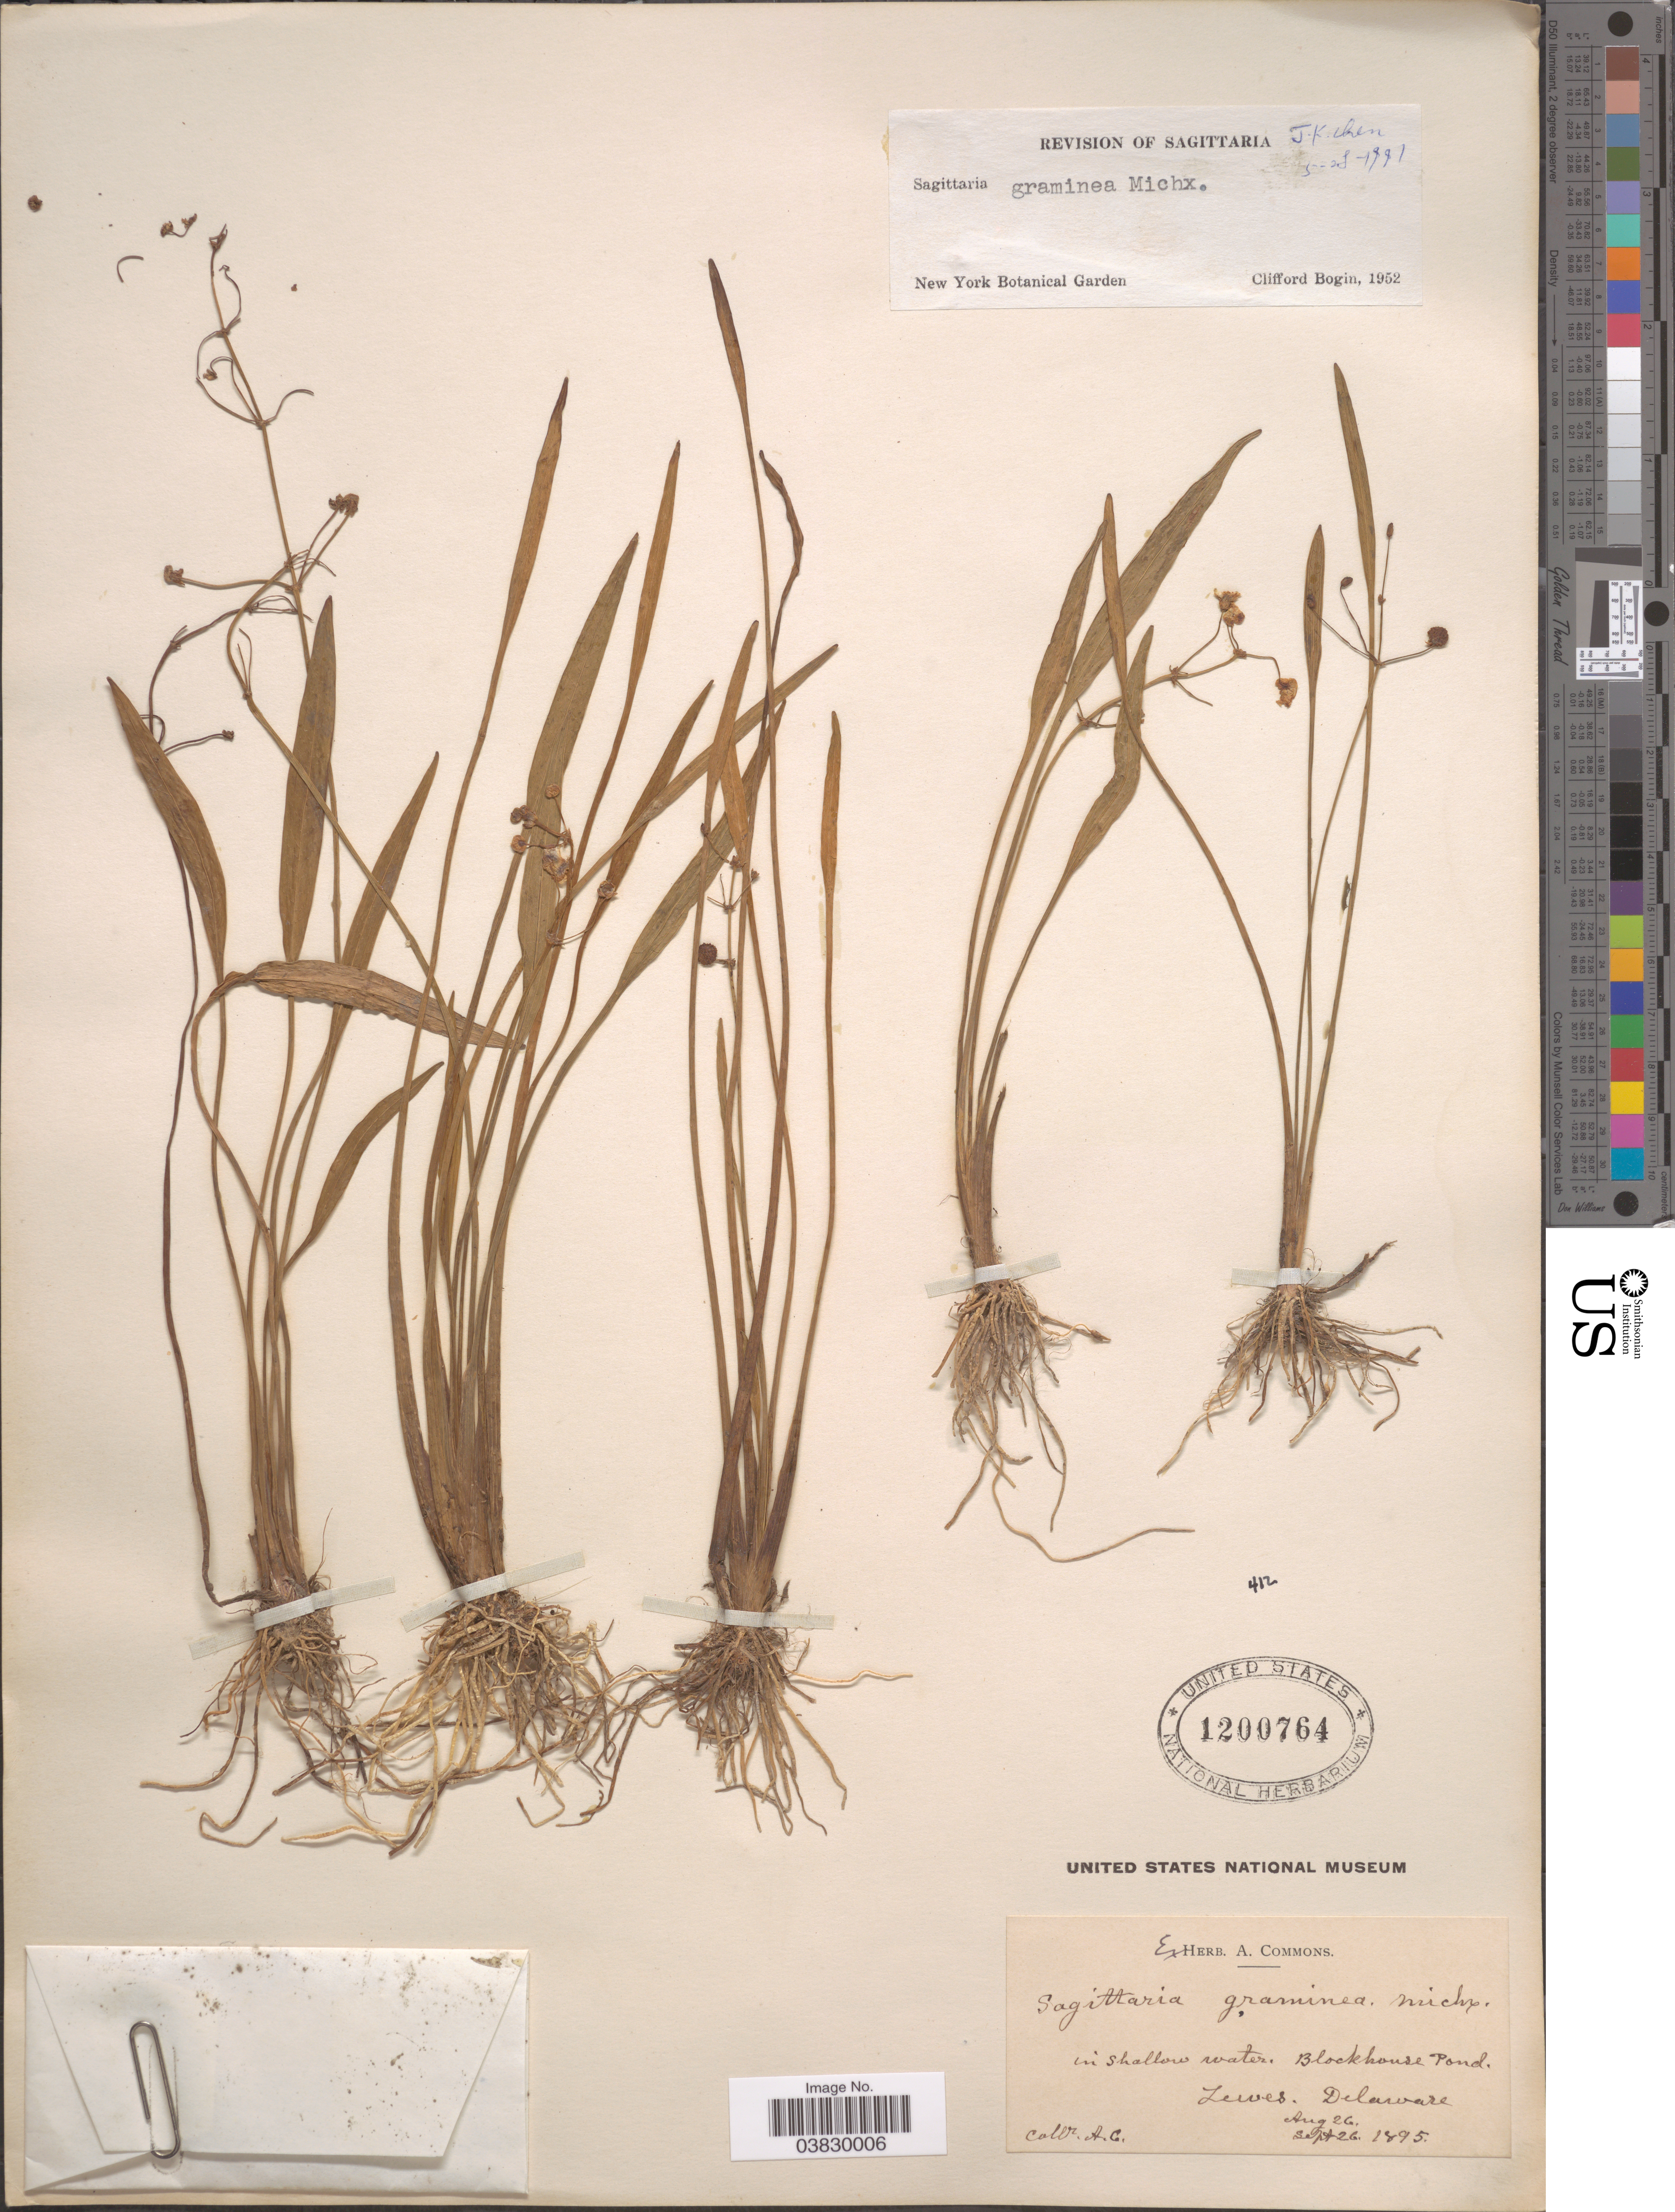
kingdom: Plantae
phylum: Tracheophyta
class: Liliopsida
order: Alismatales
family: Alismataceae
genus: Sagittaria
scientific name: Sagittaria graminea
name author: Michx.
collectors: A. Commons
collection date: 1895-08-26/1895-09-26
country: United States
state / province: Delaware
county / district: Kent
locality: Blockhouse Pond. Lewes.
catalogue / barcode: US 1200764